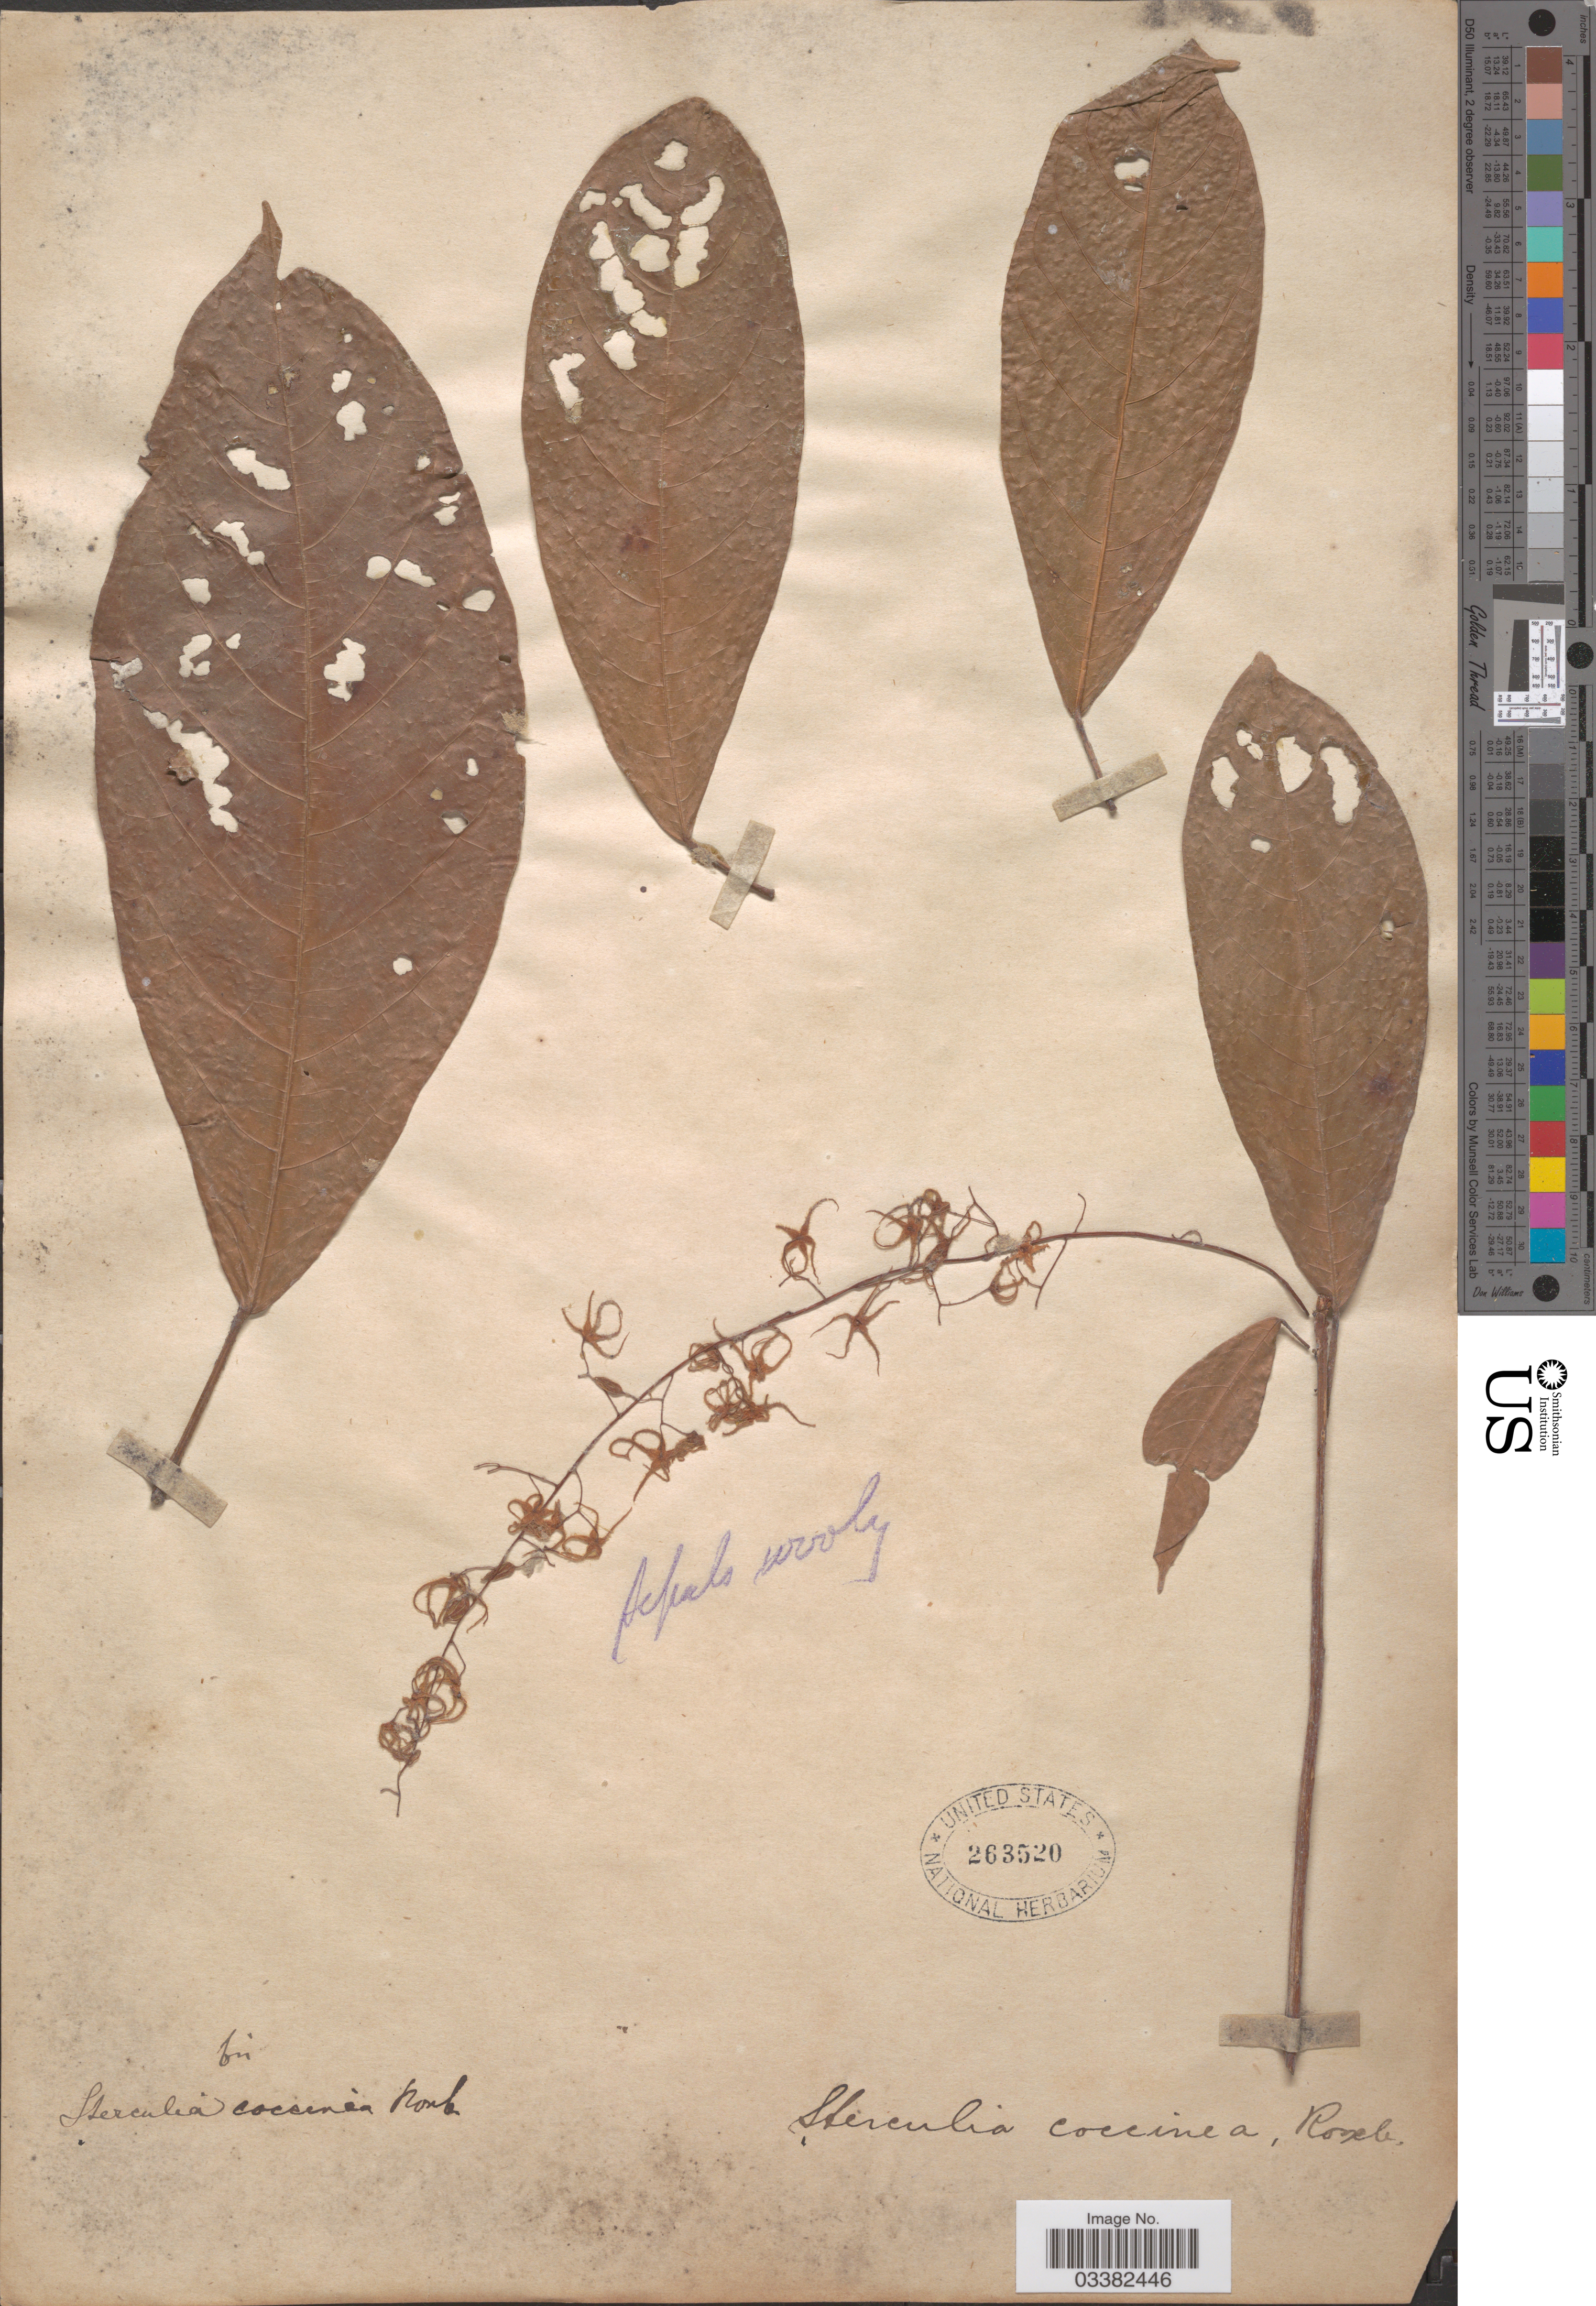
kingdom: Plantae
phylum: Tracheophyta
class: Magnoliopsida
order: Malvales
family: Malvaceae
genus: Sterculia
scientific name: Sterculia coccinea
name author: Roxb.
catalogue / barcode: US 263520